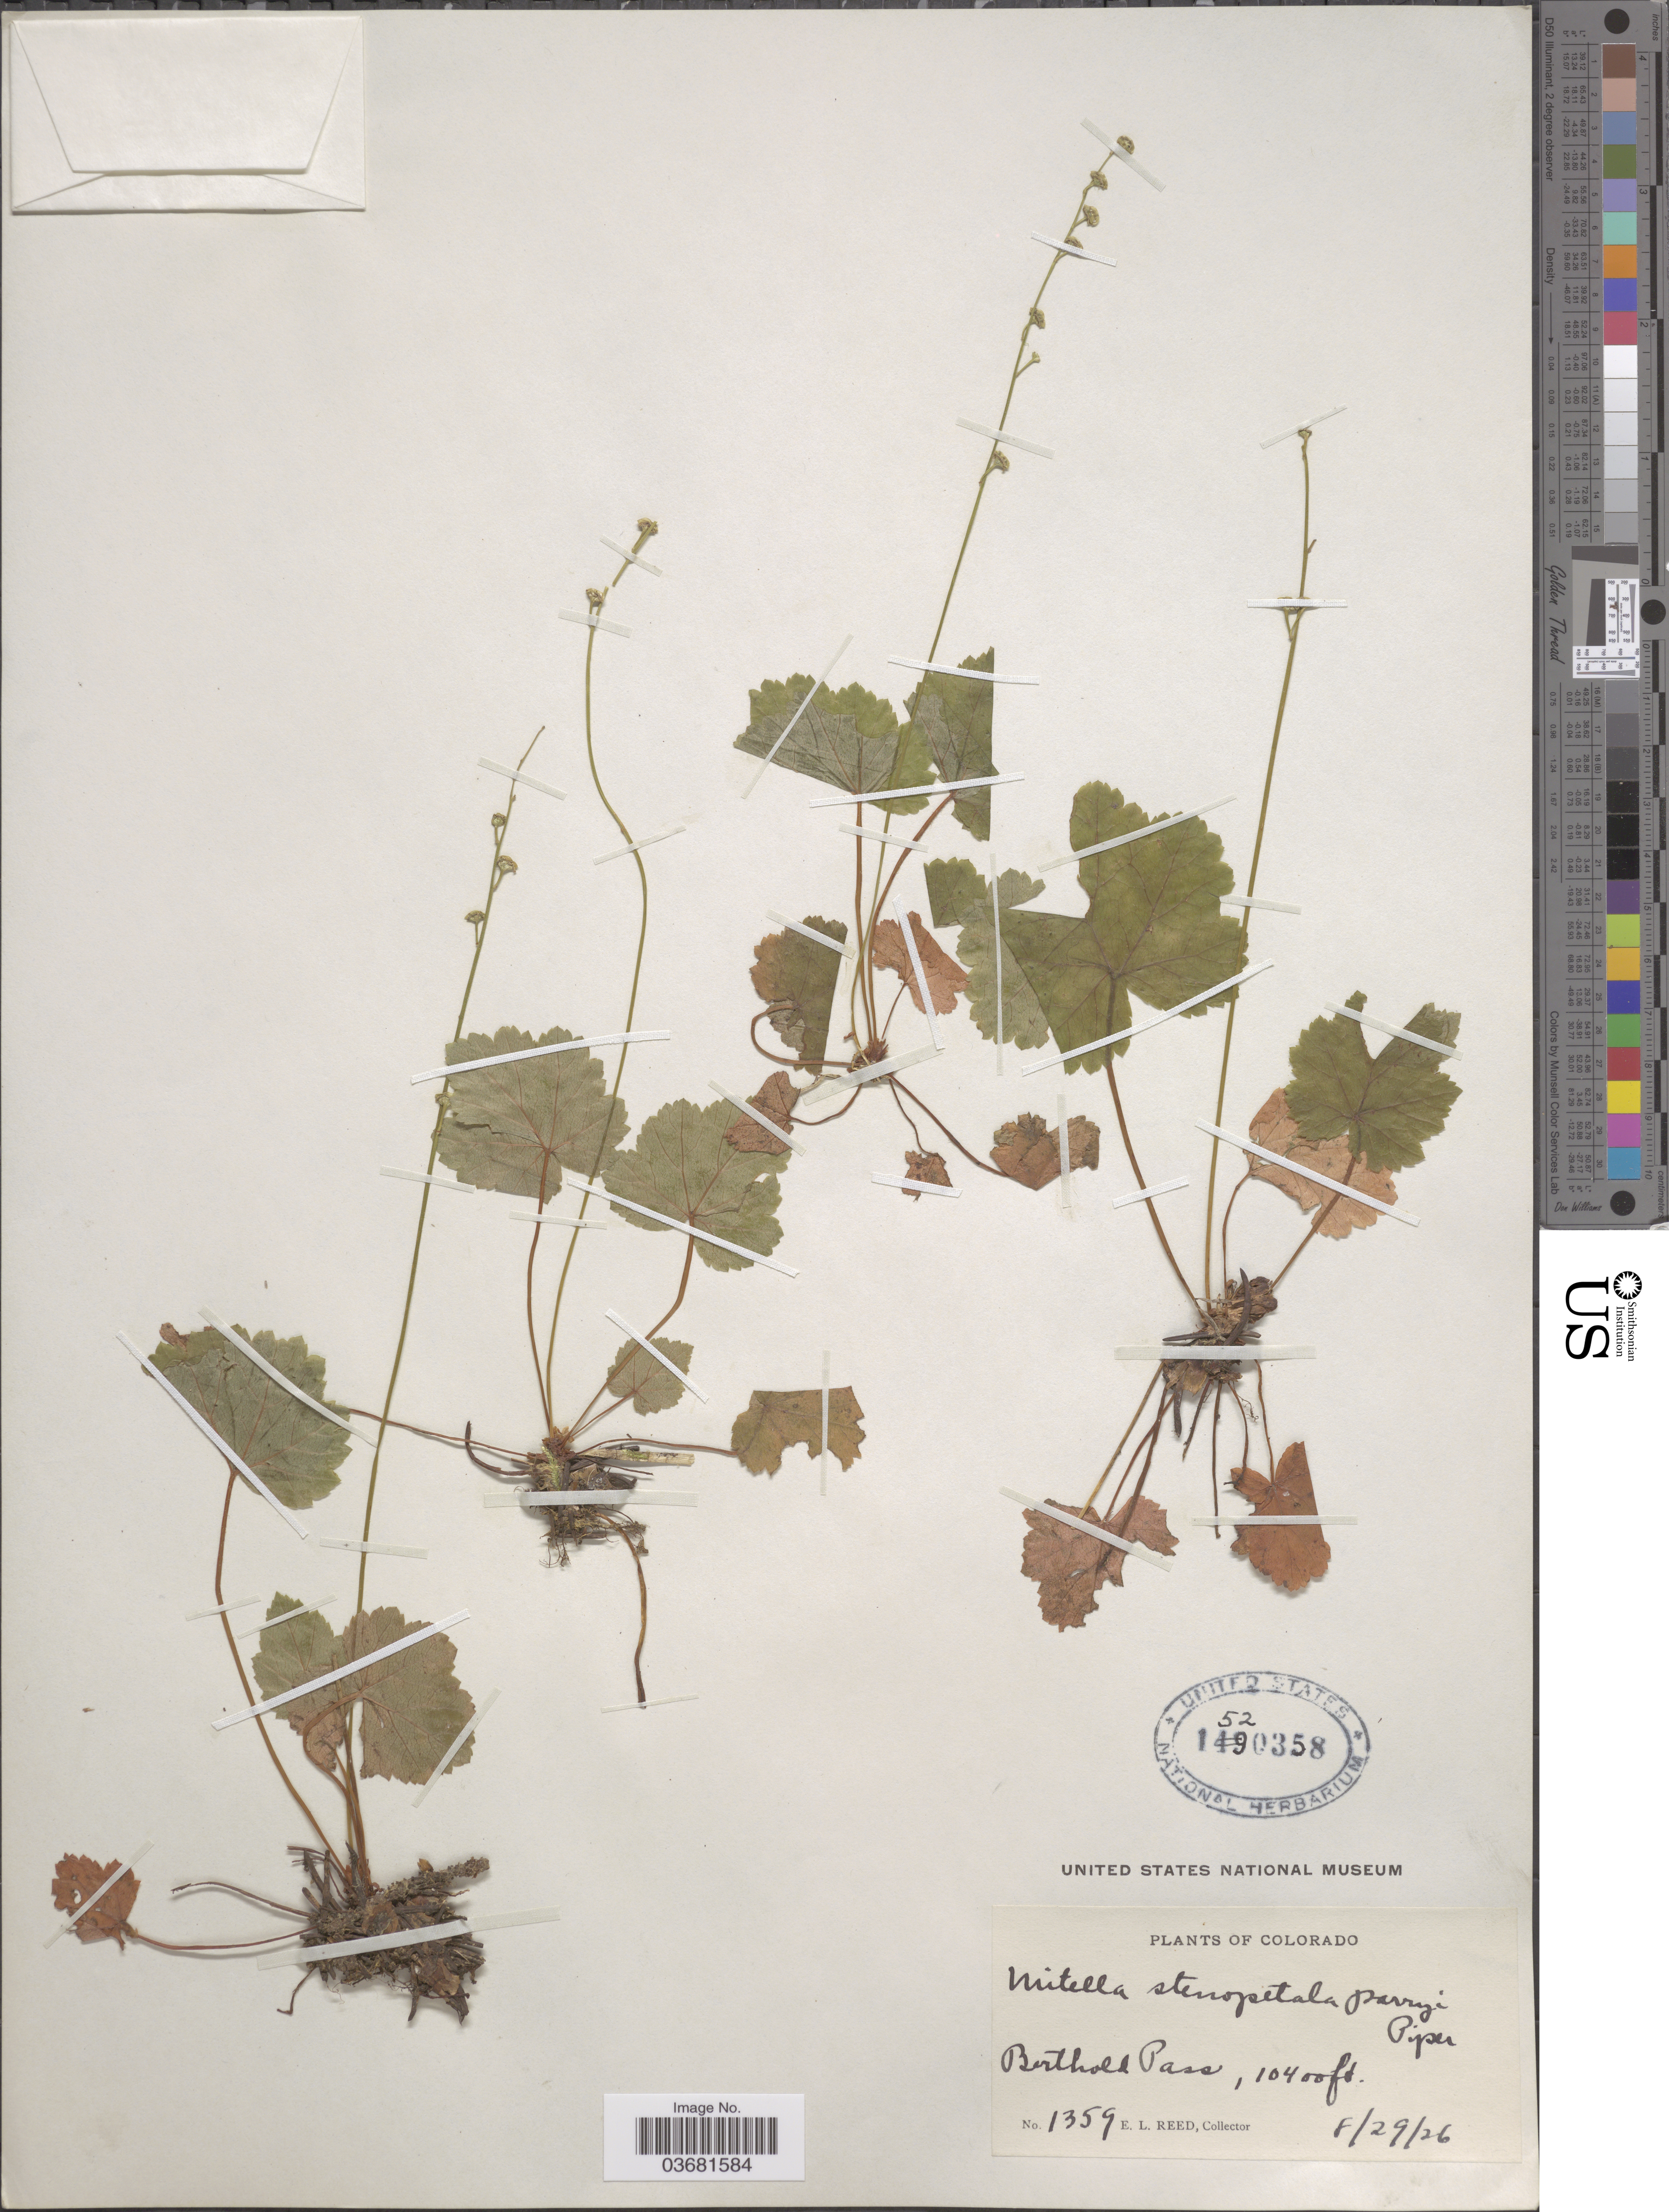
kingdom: Plantae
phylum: Tracheophyta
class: Magnoliopsida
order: Saxifragales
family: Saxifragaceae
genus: Mitella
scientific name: Mitella stenopetala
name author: Piper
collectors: E. Reed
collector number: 1359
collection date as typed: Transcribed d/m/y: 29/8/26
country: United States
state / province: Colorado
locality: Bartholl Pass.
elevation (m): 3170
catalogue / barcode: US 1520358